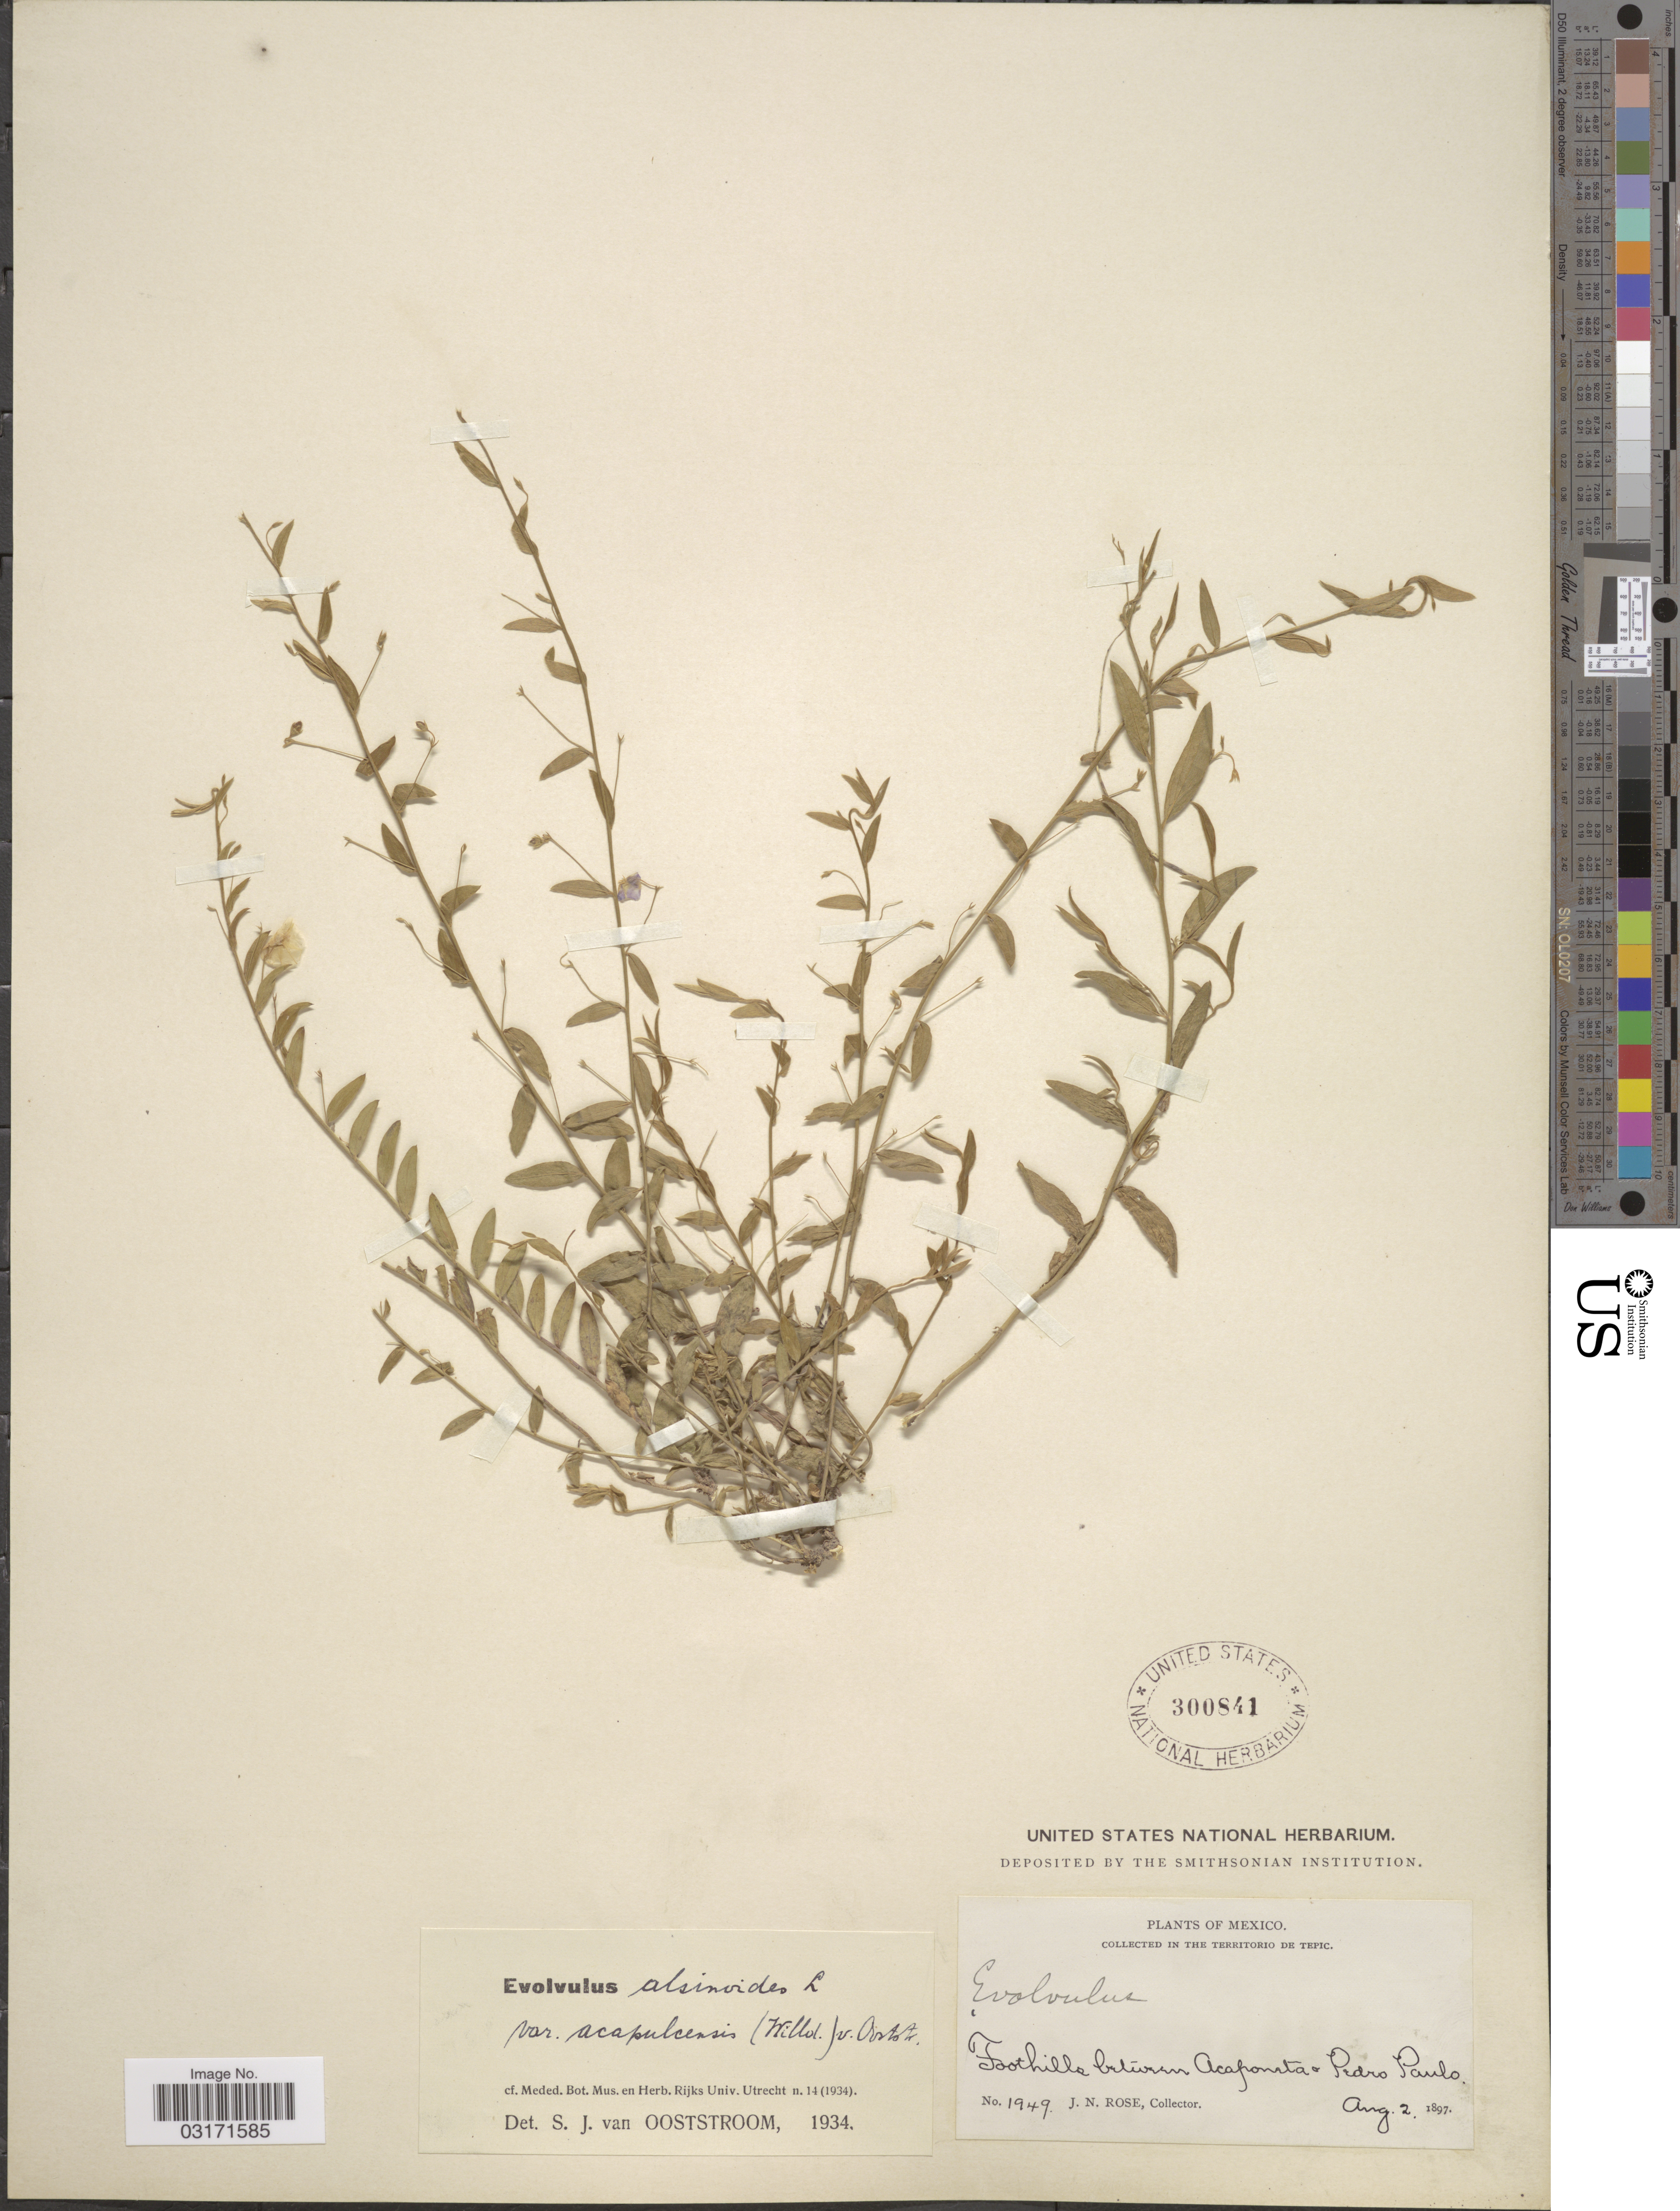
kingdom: Plantae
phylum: Tracheophyta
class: Magnoliopsida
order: Solanales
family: Convolvulaceae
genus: Evolvulus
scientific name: Evolvulus alsinoides var. acapulcensis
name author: (Willd. ex Schult.) Ooststr.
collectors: J. N. Rose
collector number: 1949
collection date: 1897-08-02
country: Mexico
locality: In the territorio de Tepic, Foothills between Acaponeta & Pedro Paulo.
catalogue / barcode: US 300841